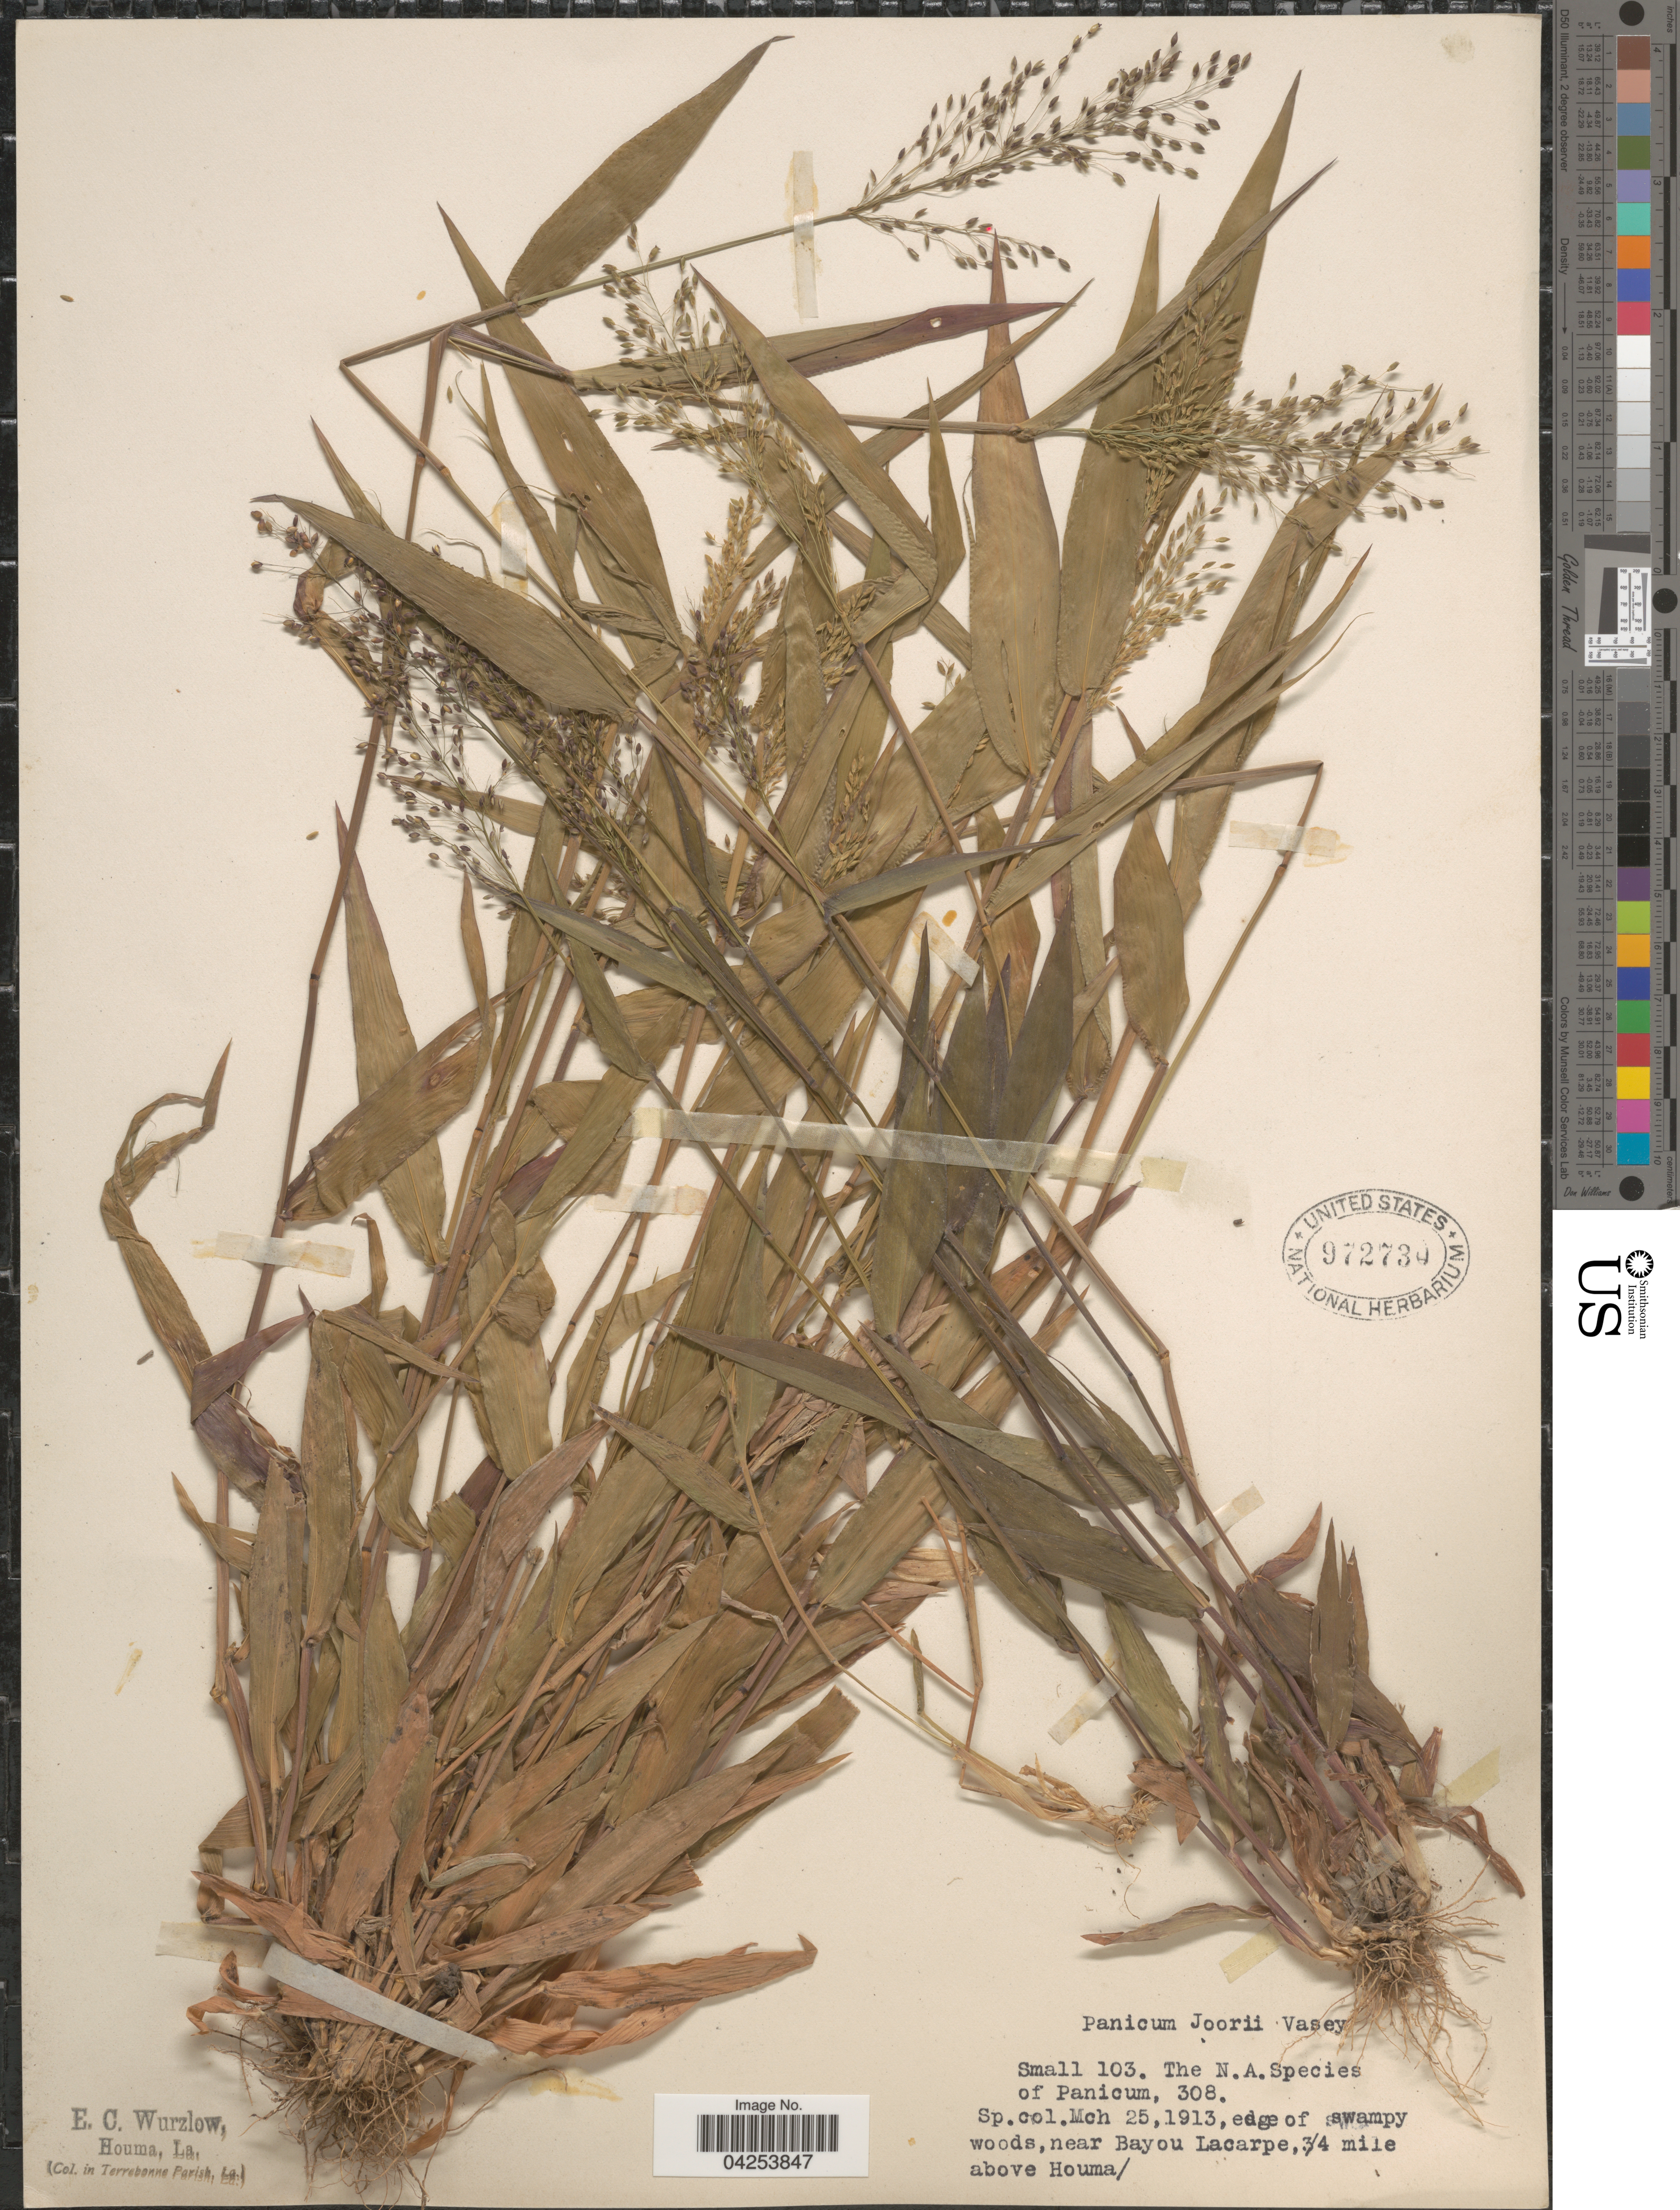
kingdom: Plantae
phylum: Tracheophyta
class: Liliopsida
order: Poales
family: Poaceae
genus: Dichanthelium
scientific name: Dichanthelium commutatum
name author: (Schult.) Gould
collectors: E. Wurzlow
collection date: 1913-03-25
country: United States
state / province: Louisiana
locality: Near Bayou Lacarpe, ¾ mile above Houma.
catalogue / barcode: US 972730